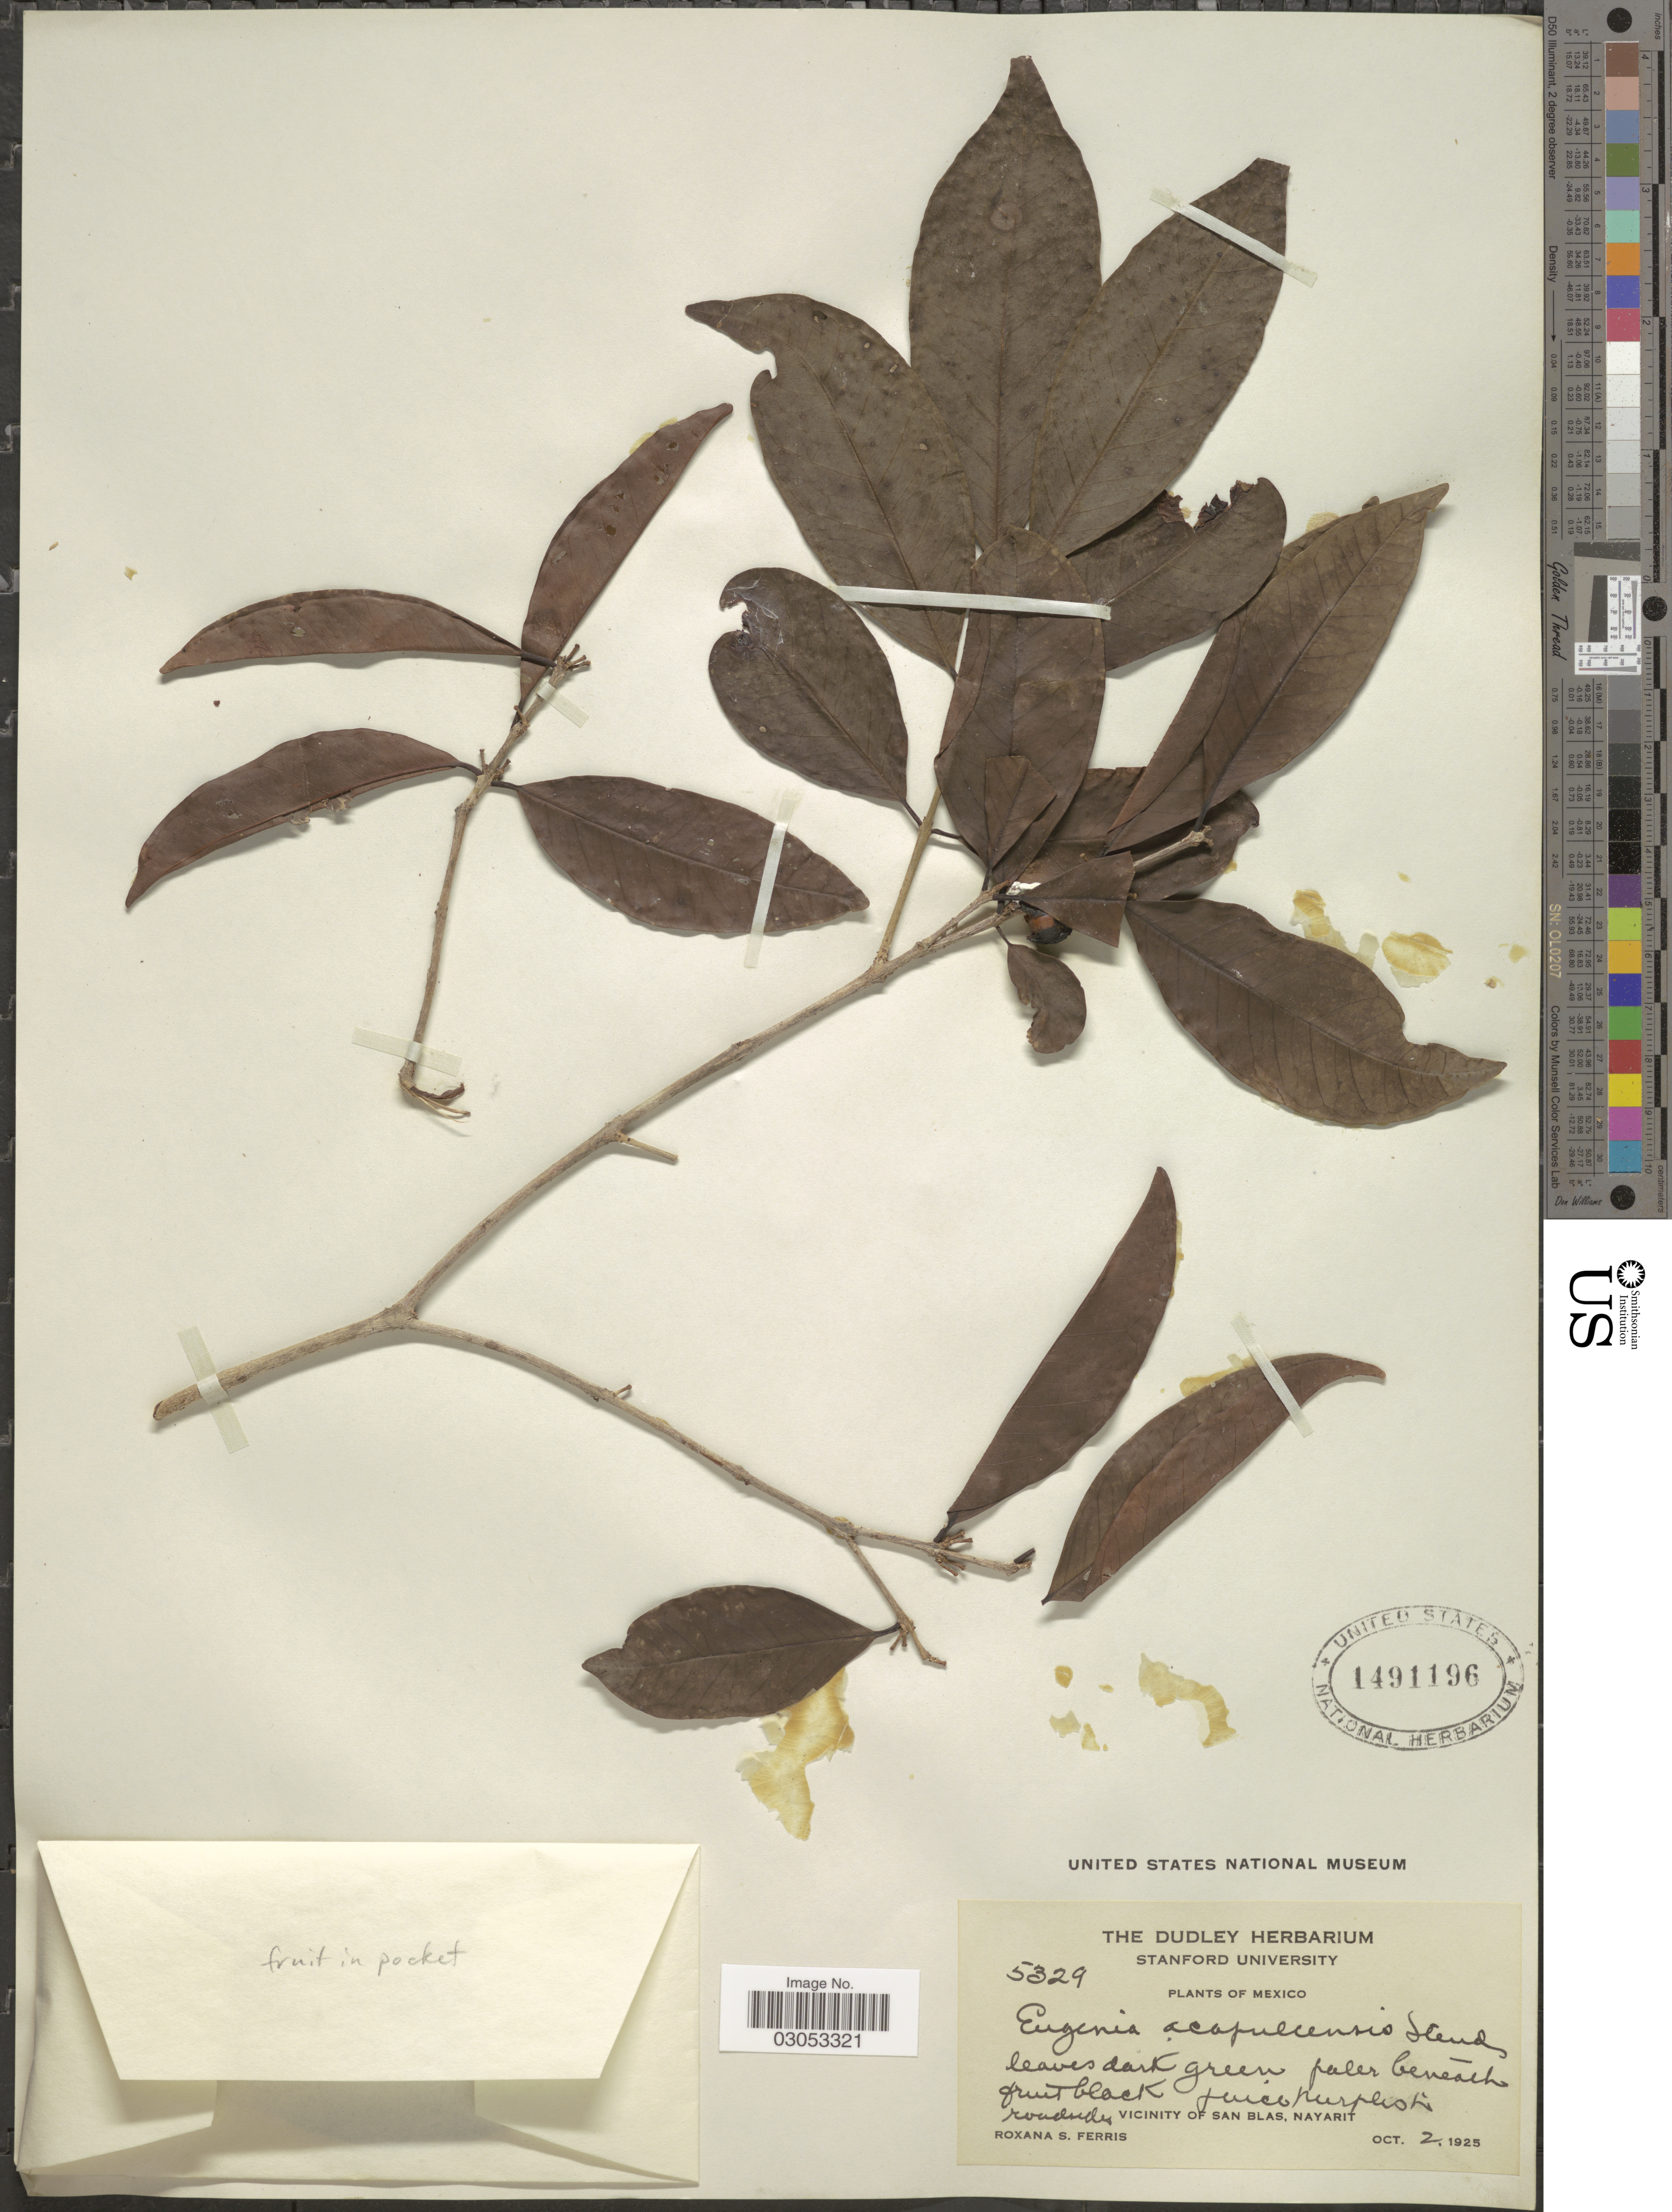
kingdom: Plantae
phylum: Tracheophyta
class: Magnoliopsida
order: Myrtales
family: Myrtaceae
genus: Eugenia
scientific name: Eugenia acapulcensis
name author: Steud.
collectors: R. S. Ferris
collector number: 5329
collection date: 1925-10-02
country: Mexico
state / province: Nayarit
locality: Vicinity of San Blas, Nayarit.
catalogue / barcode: US 1491196